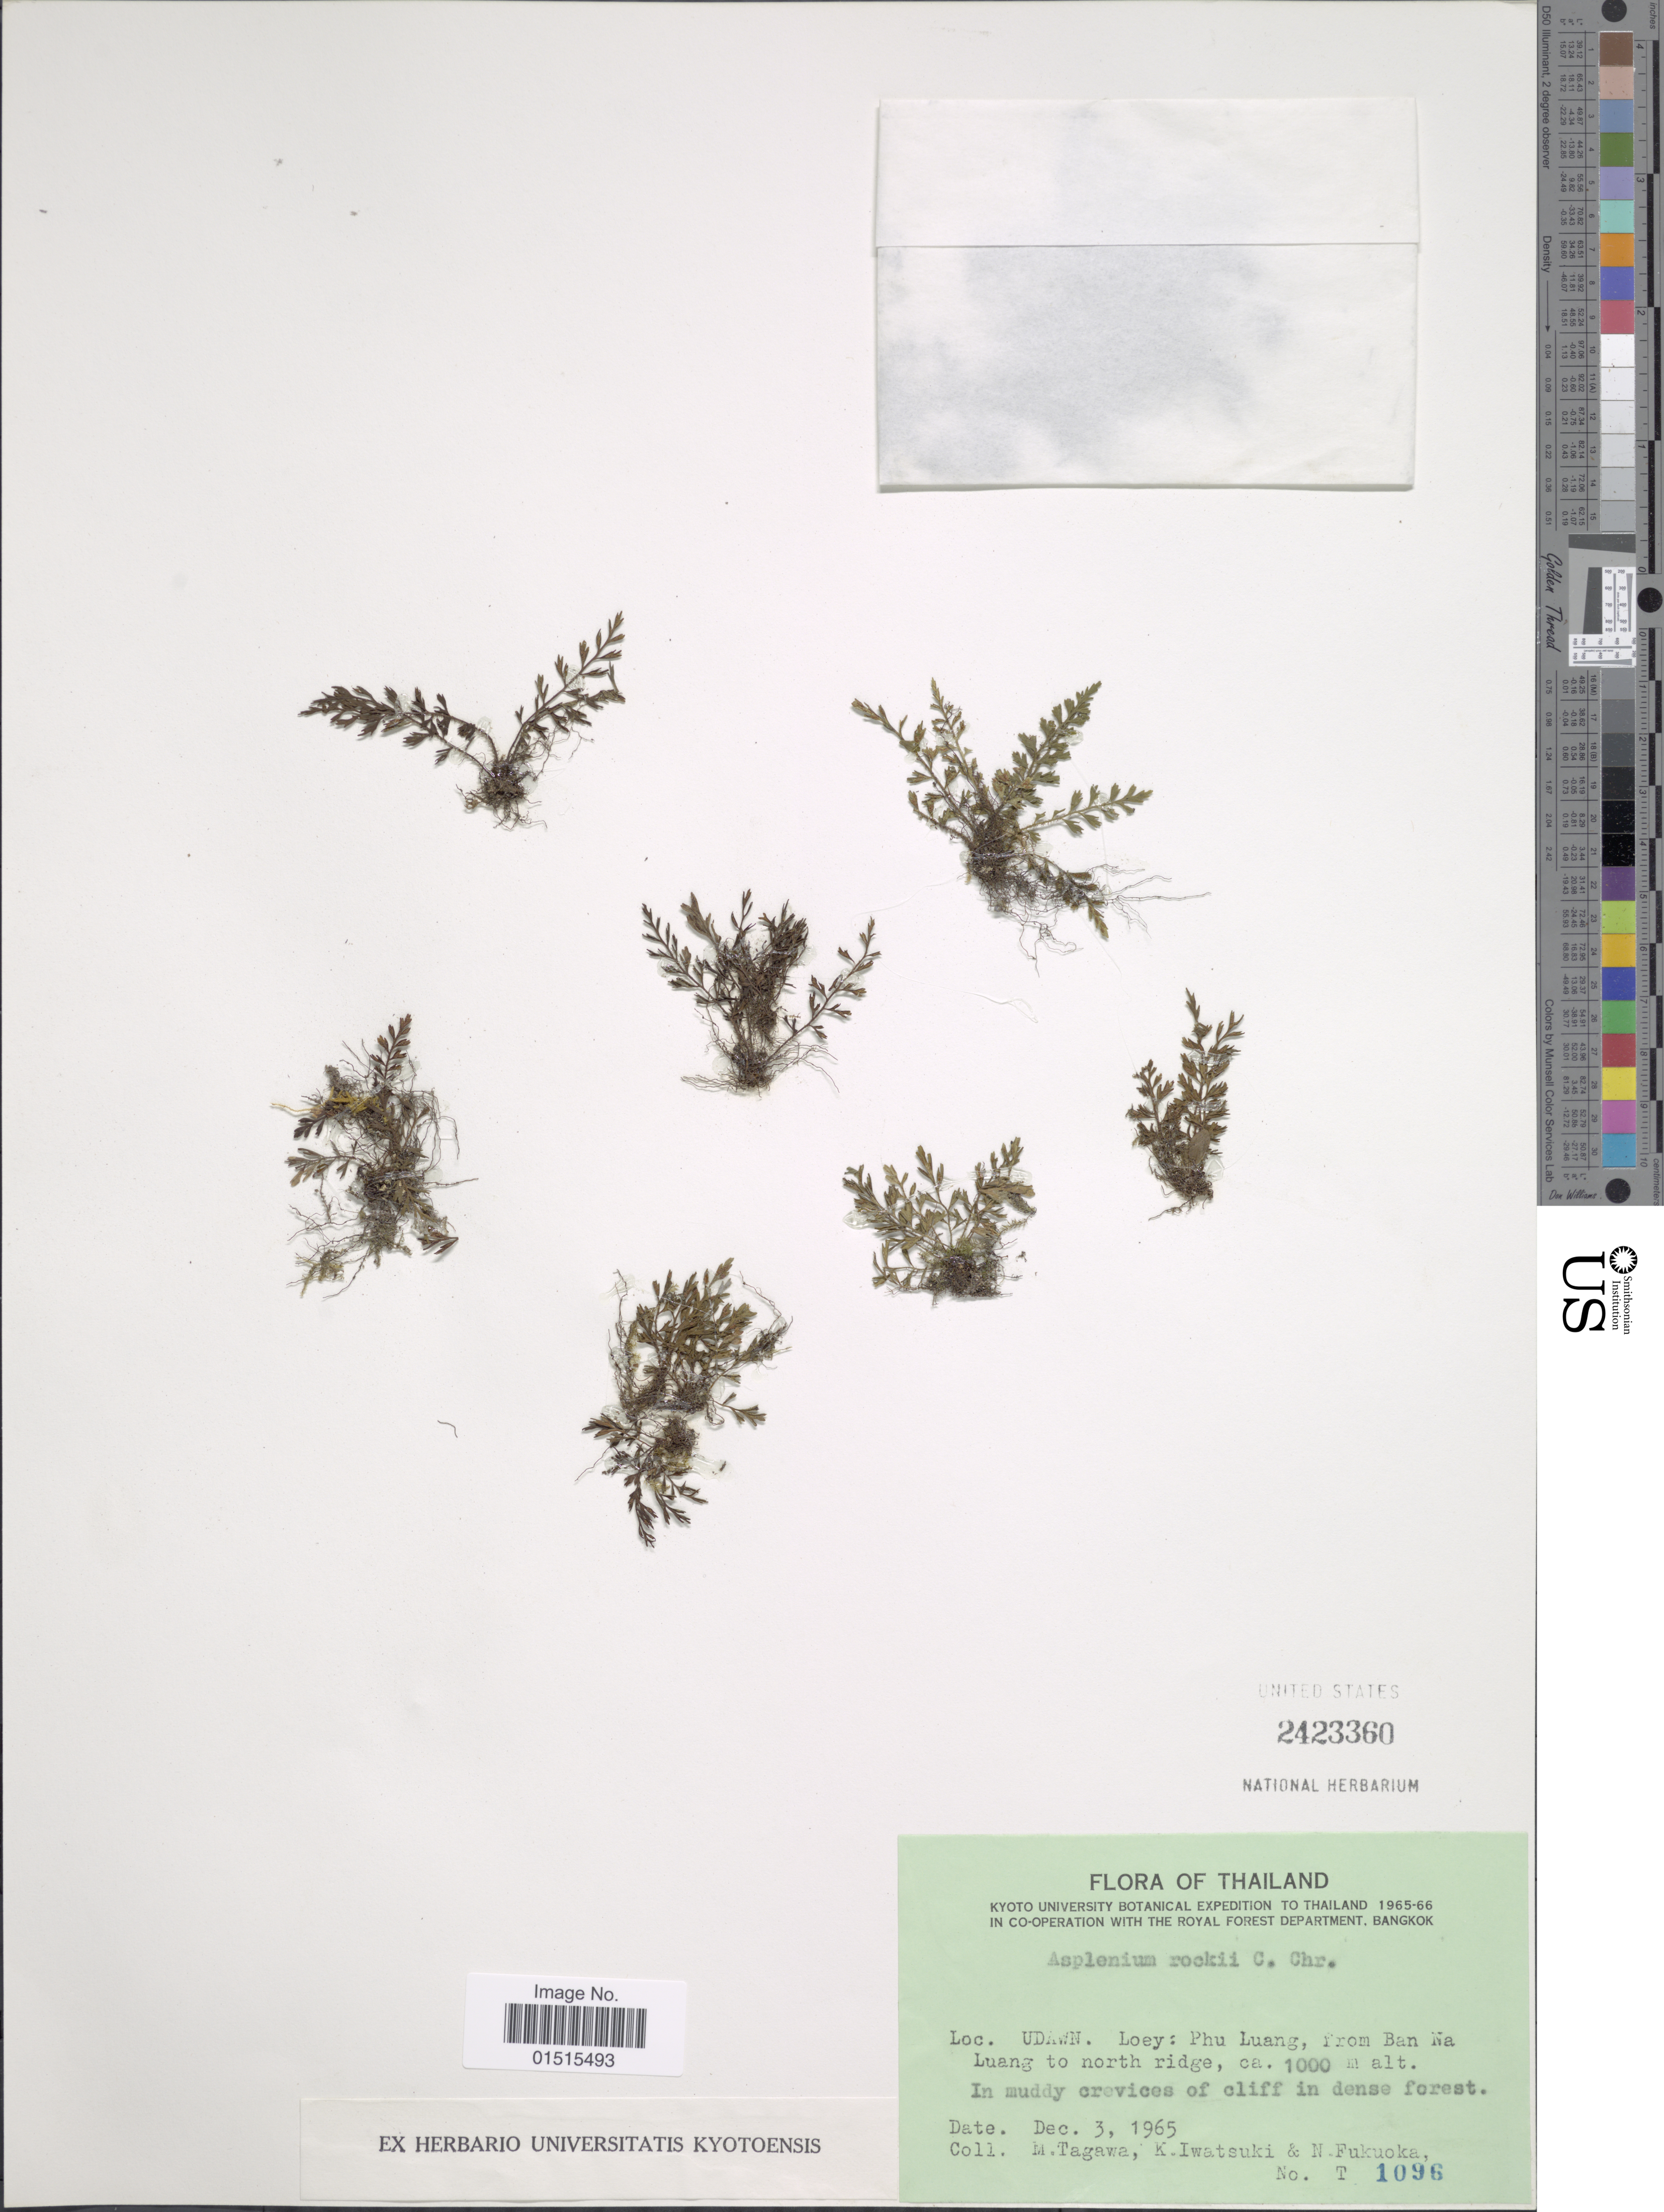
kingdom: Plantae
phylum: Tracheophyta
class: Polypodiopsida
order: Polypodiales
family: Aspleniaceae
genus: Asplenium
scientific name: Asplenium rockii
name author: C. Chr.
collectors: M. Tagawa, K. Iwatsuki & N. Fukuoka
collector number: T1096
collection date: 1965-12-03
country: Thailand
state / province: Loei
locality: Udawn. Loey: Phu Luang, from Ban Na Luang to north ridge, in muddy crevices of cliff in dense forest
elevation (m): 1000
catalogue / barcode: US 2423360